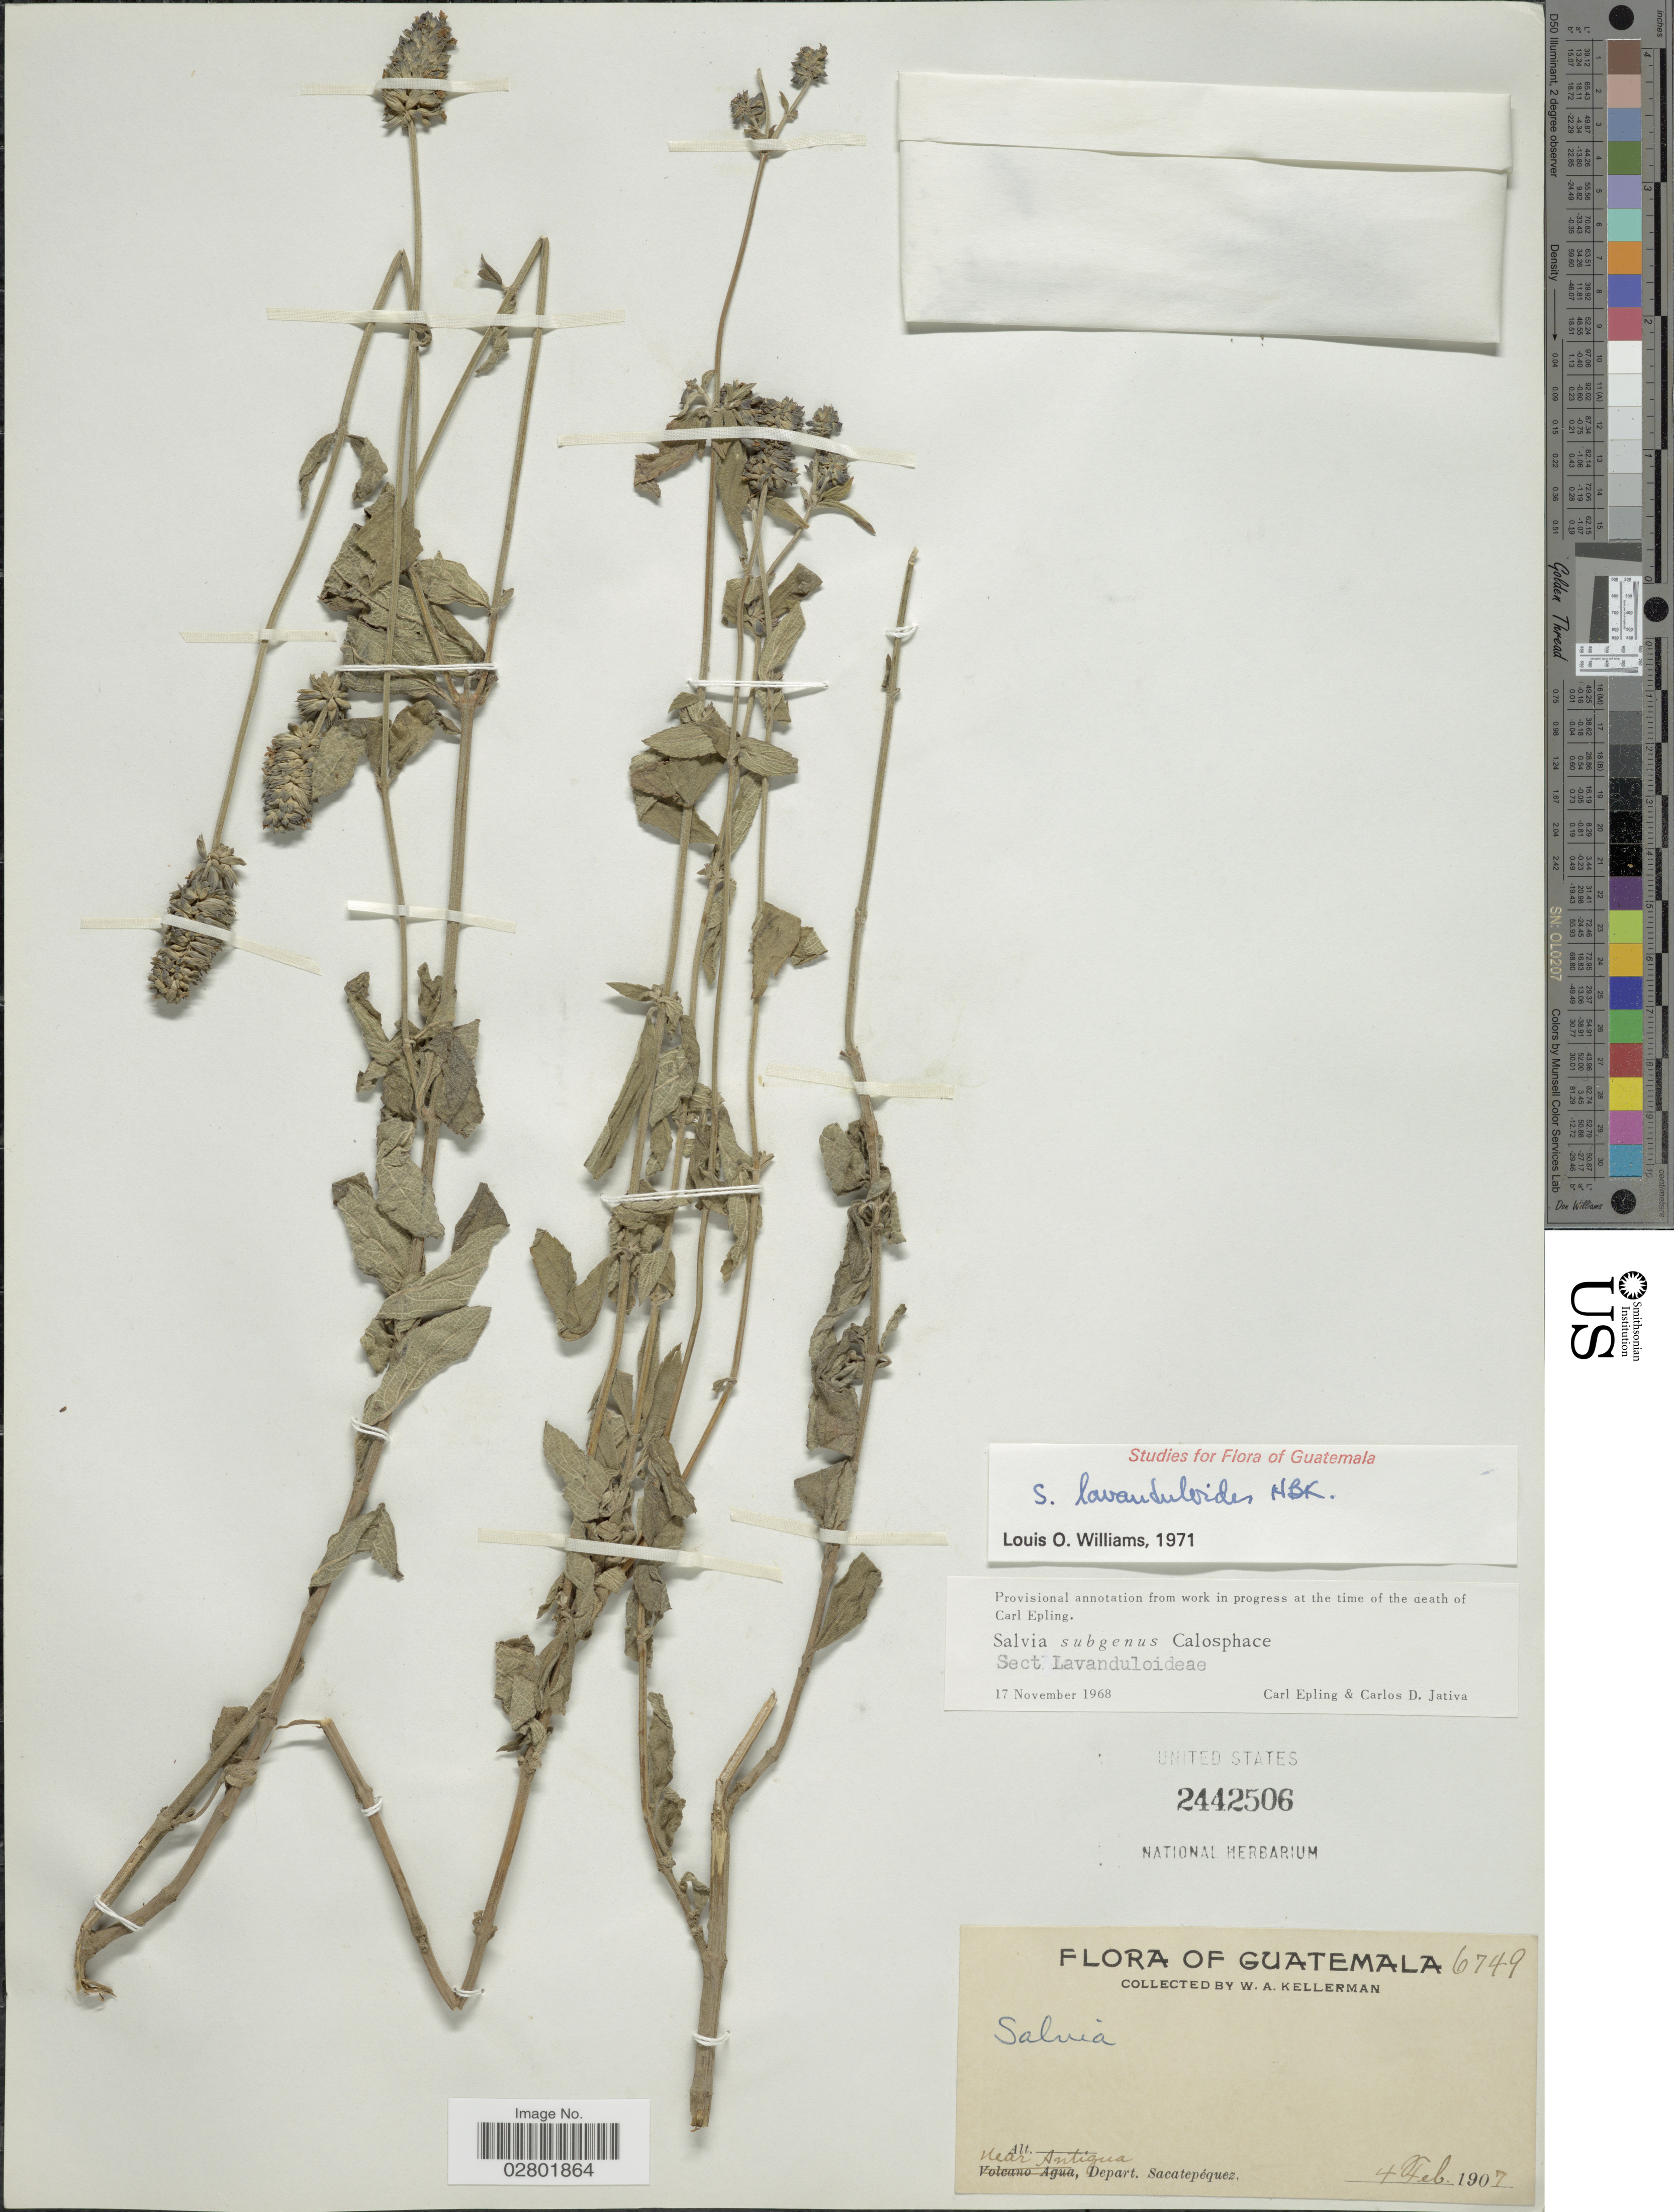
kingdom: Plantae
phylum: Tracheophyta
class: Magnoliopsida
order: Lamiales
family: Lamiaceae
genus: Salvia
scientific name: Salvia lavanduloides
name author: Kunth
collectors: W. Kellerman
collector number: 6749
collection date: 1907-02-04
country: Guatemala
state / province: Sacatepéquez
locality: Near Antigua, Depart. Sacatepéquez.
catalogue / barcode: US 2442506